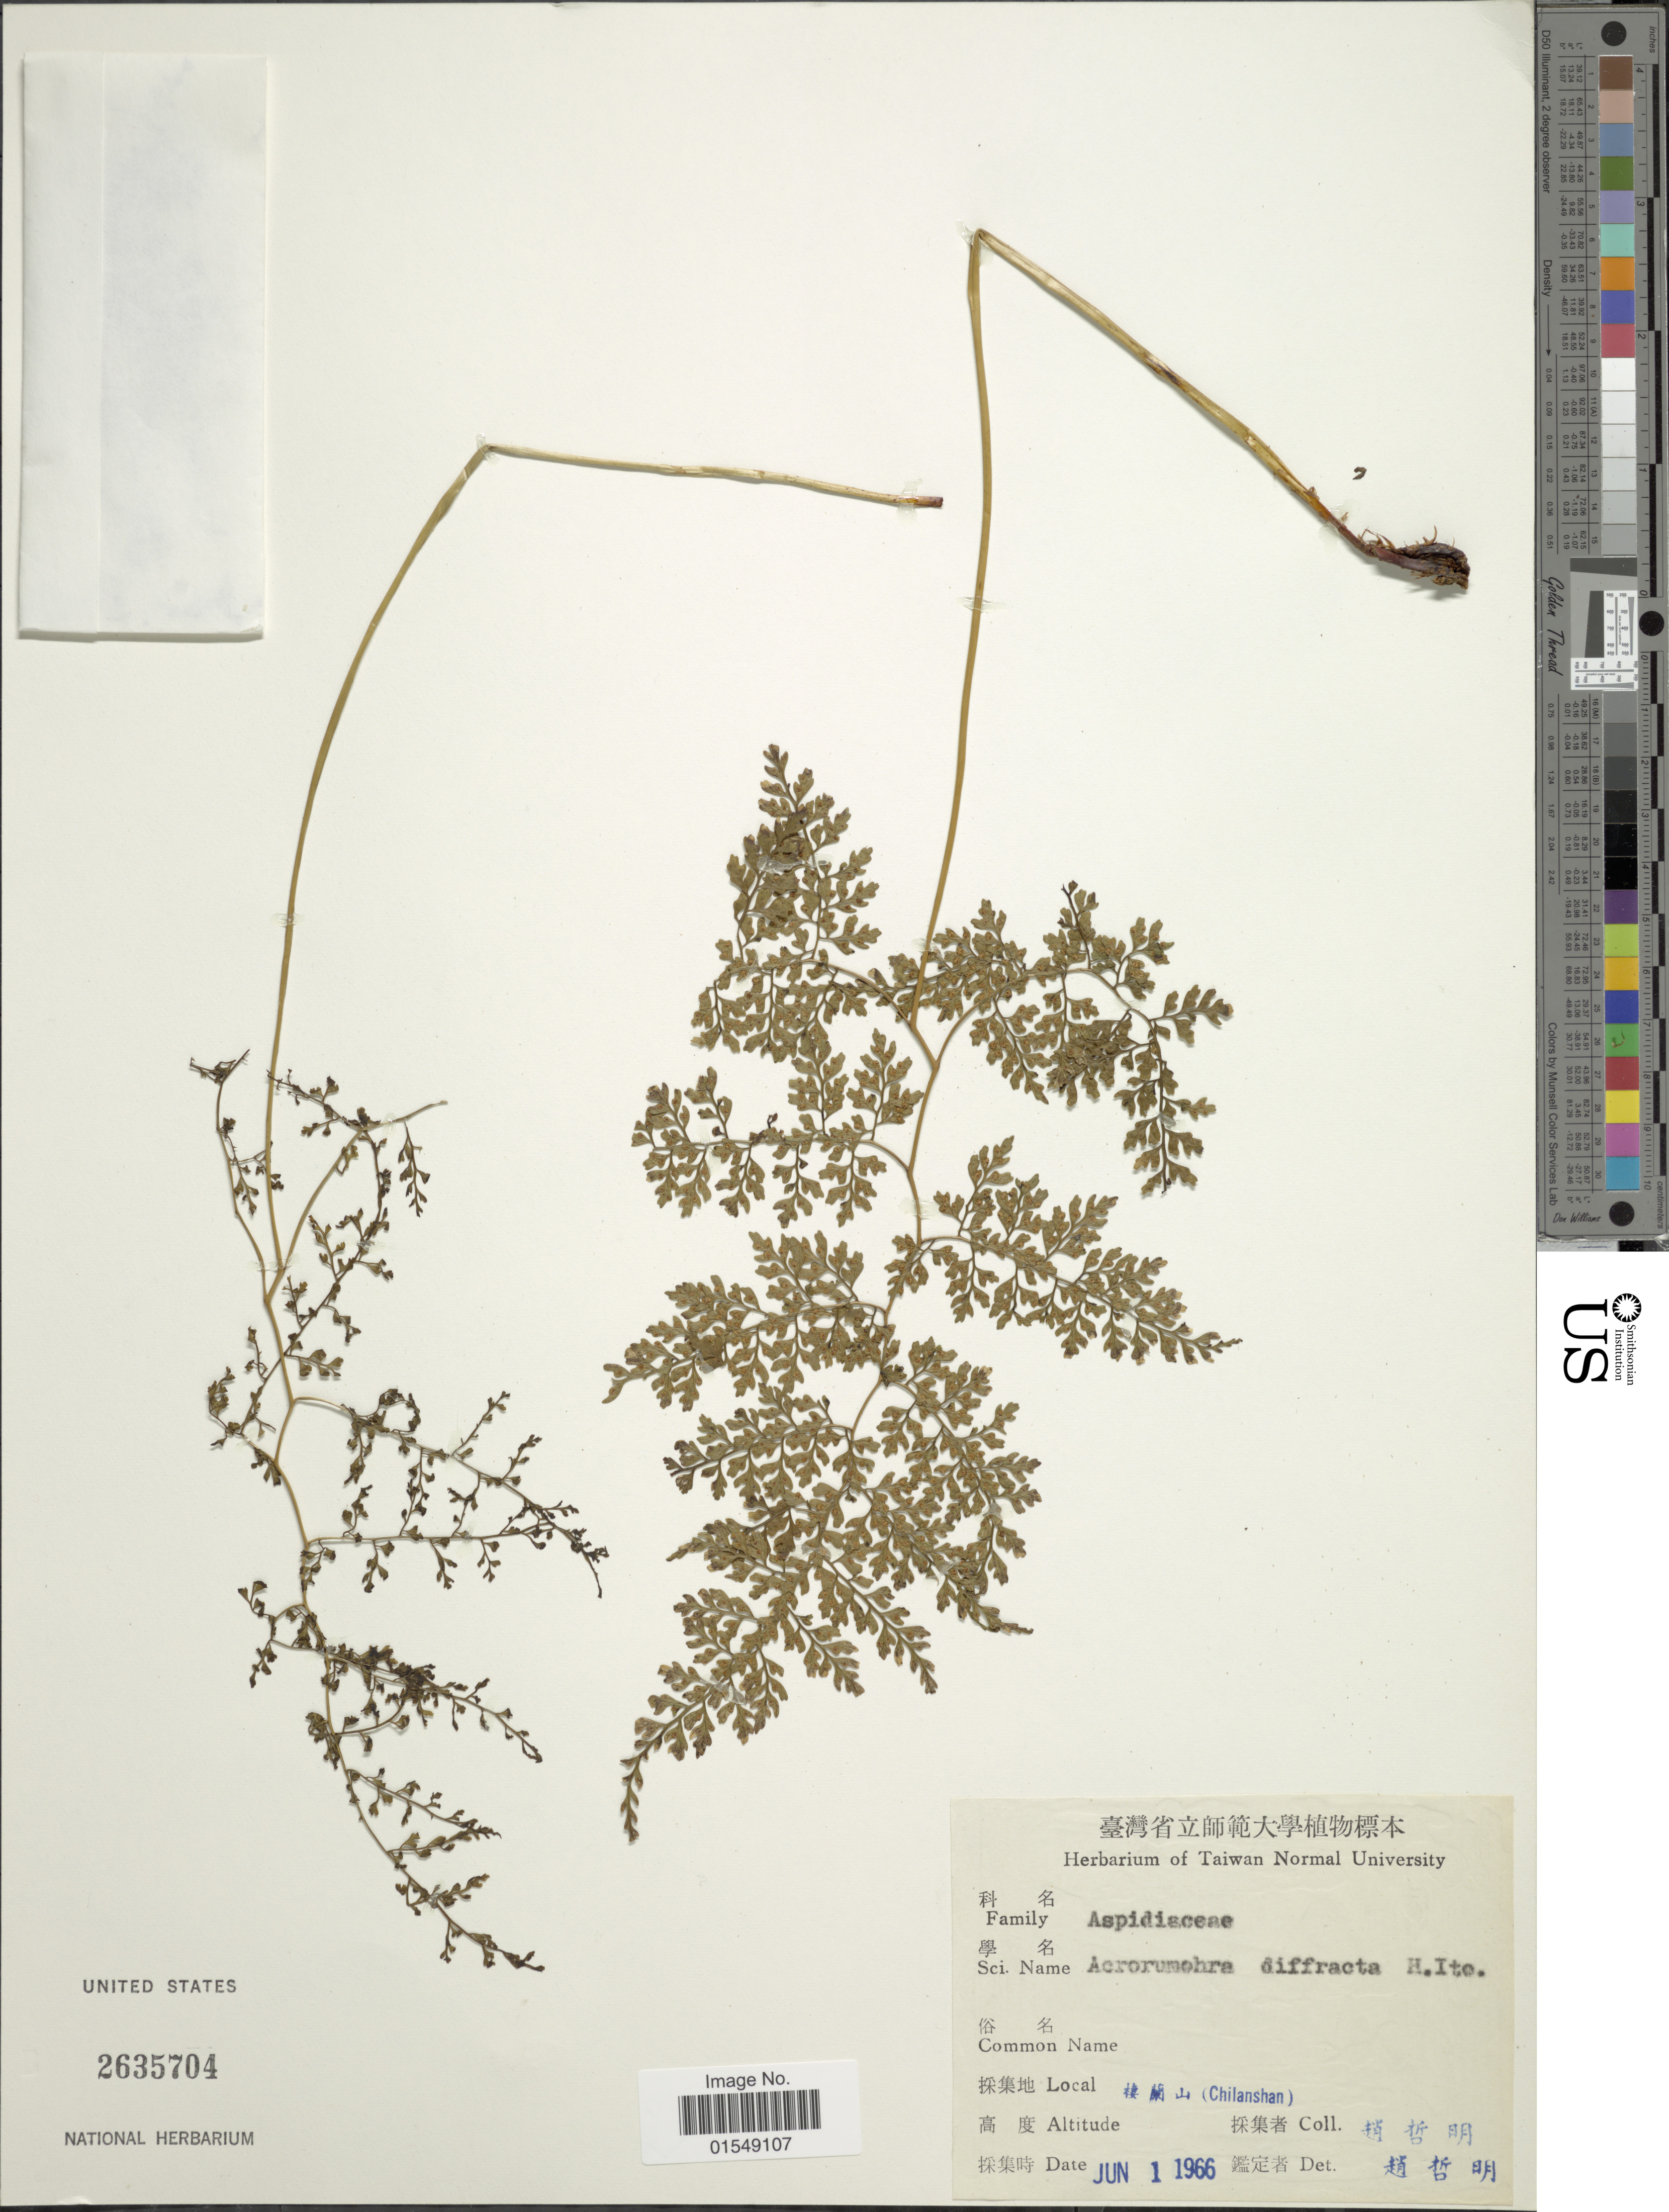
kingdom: Plantae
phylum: Tracheophyta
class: Polypodiopsida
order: Polypodiales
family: Dryopteridaceae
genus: Arachniodes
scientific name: Arachniodes diffracta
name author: (Baker) Ching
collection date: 1966-06-01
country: Taiwan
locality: Chilanshan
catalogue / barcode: US 2635704